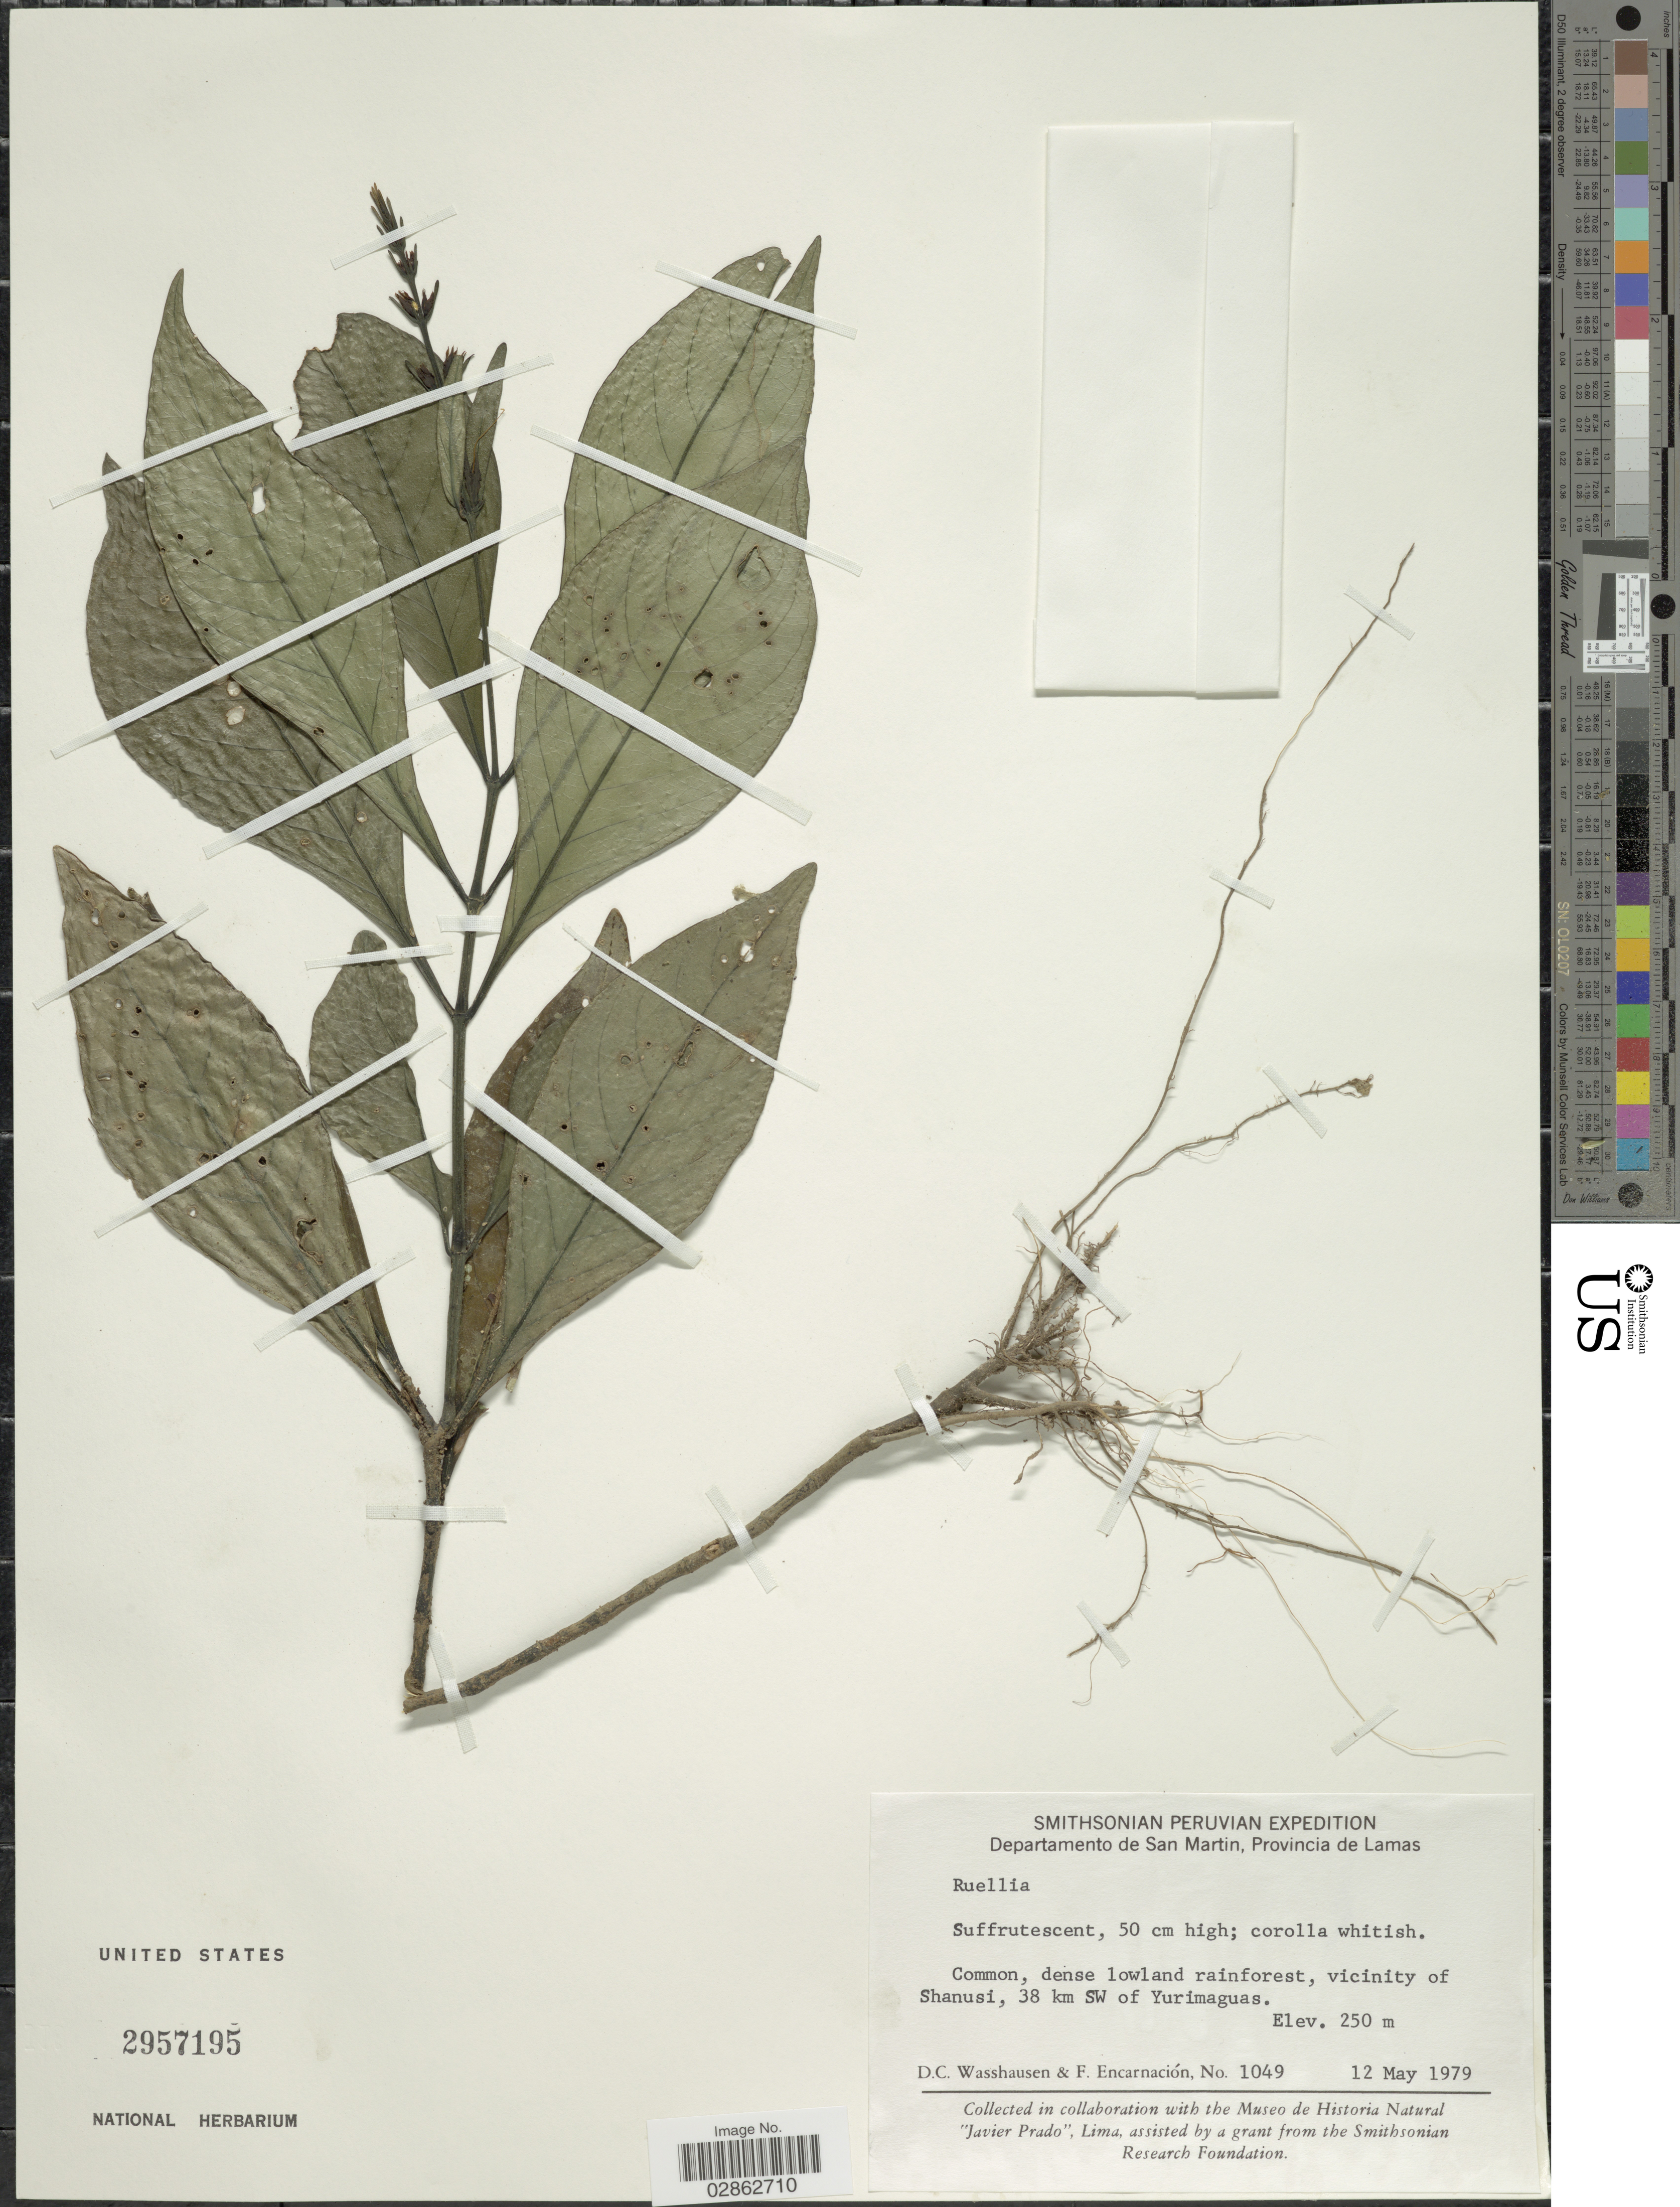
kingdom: Plantae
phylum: Tracheophyta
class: Magnoliopsida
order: Lamiales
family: Acanthaceae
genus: Ruellia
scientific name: Ruellia sp.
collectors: D. C. Wasshausen & F. Encarnación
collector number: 1049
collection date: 1979-05-12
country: Peru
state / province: San Martín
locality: Departamento de San Martin, Provincia de Lamas. Vicinity of Shanusi, 38 km SW of Yurimaguas.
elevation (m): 250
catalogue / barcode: US 2957195